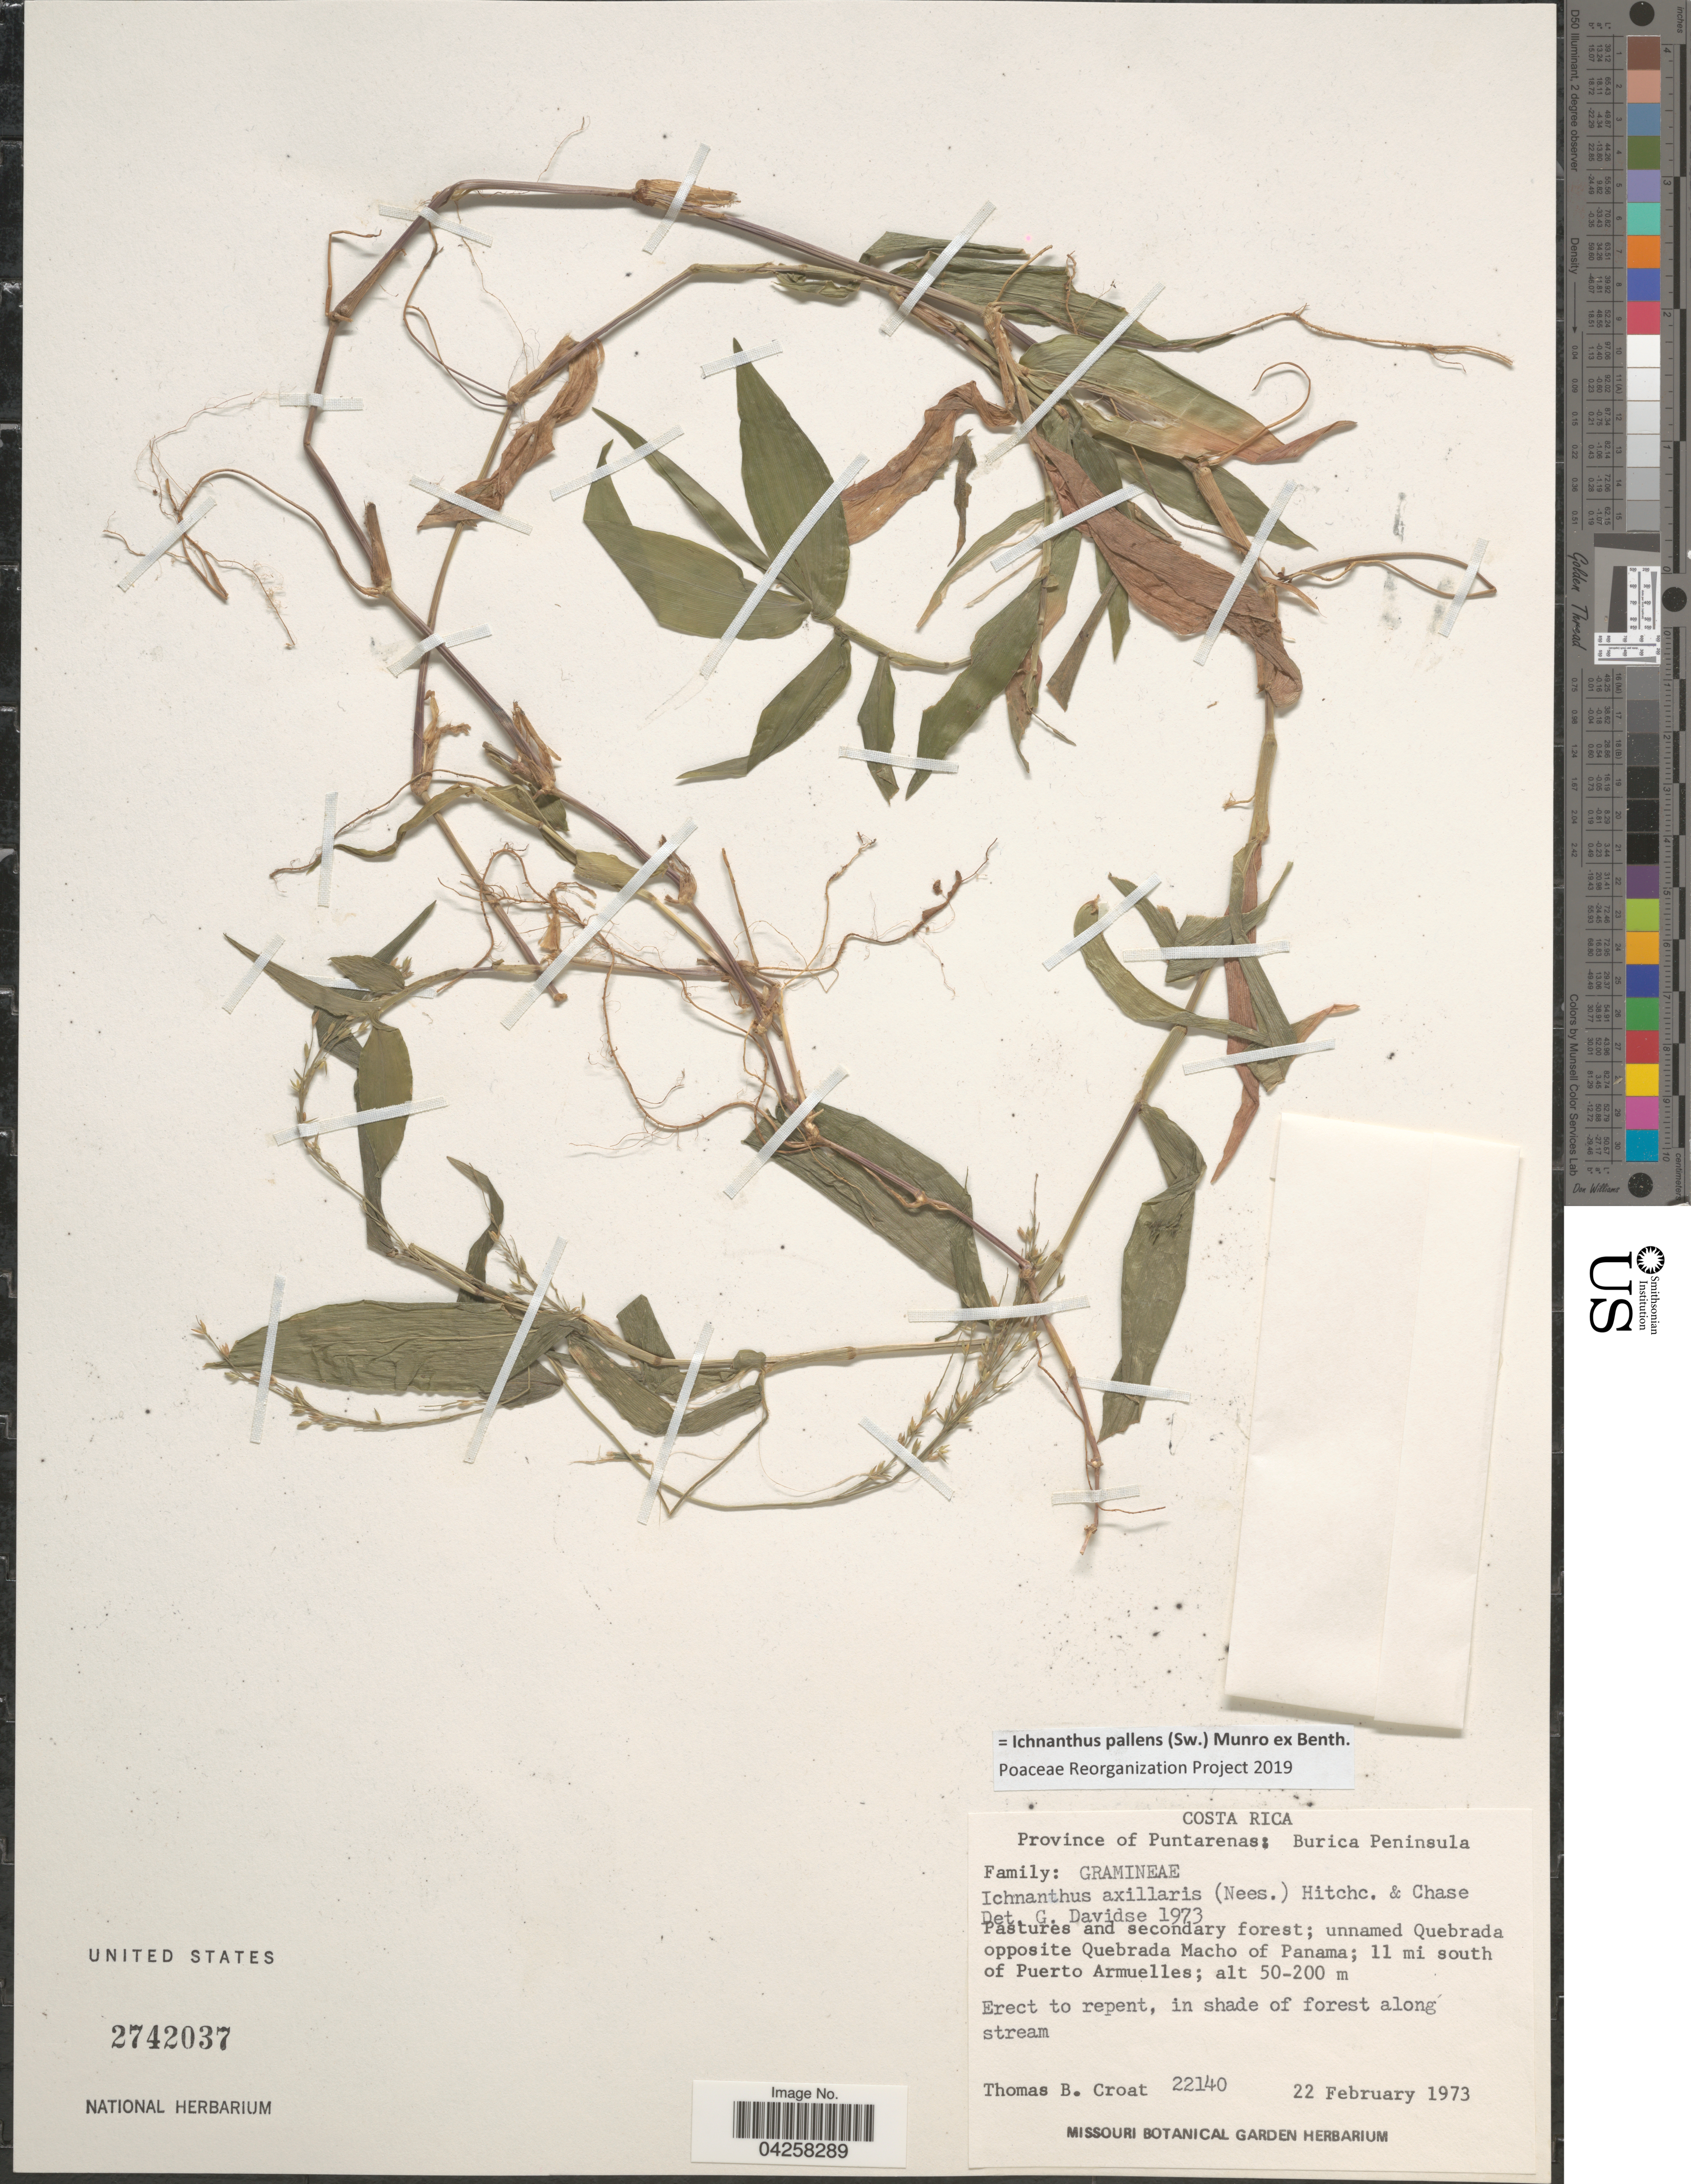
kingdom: Plantae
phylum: Tracheophyta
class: Liliopsida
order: Poales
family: Poaceae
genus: Ichnanthus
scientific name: Ichnanthus pallens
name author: (Sw.) Munro ex Benth.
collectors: T. B. Croat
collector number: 22140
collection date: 1973-02-22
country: Costa Rica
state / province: Puntarenas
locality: Burica Peninsula. Pastures and secondary forest; unnamed Quebrada opposite Quebrada Macho of Panama; 11 mi south of Puerto Armuelles.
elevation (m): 50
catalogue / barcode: US 2742037